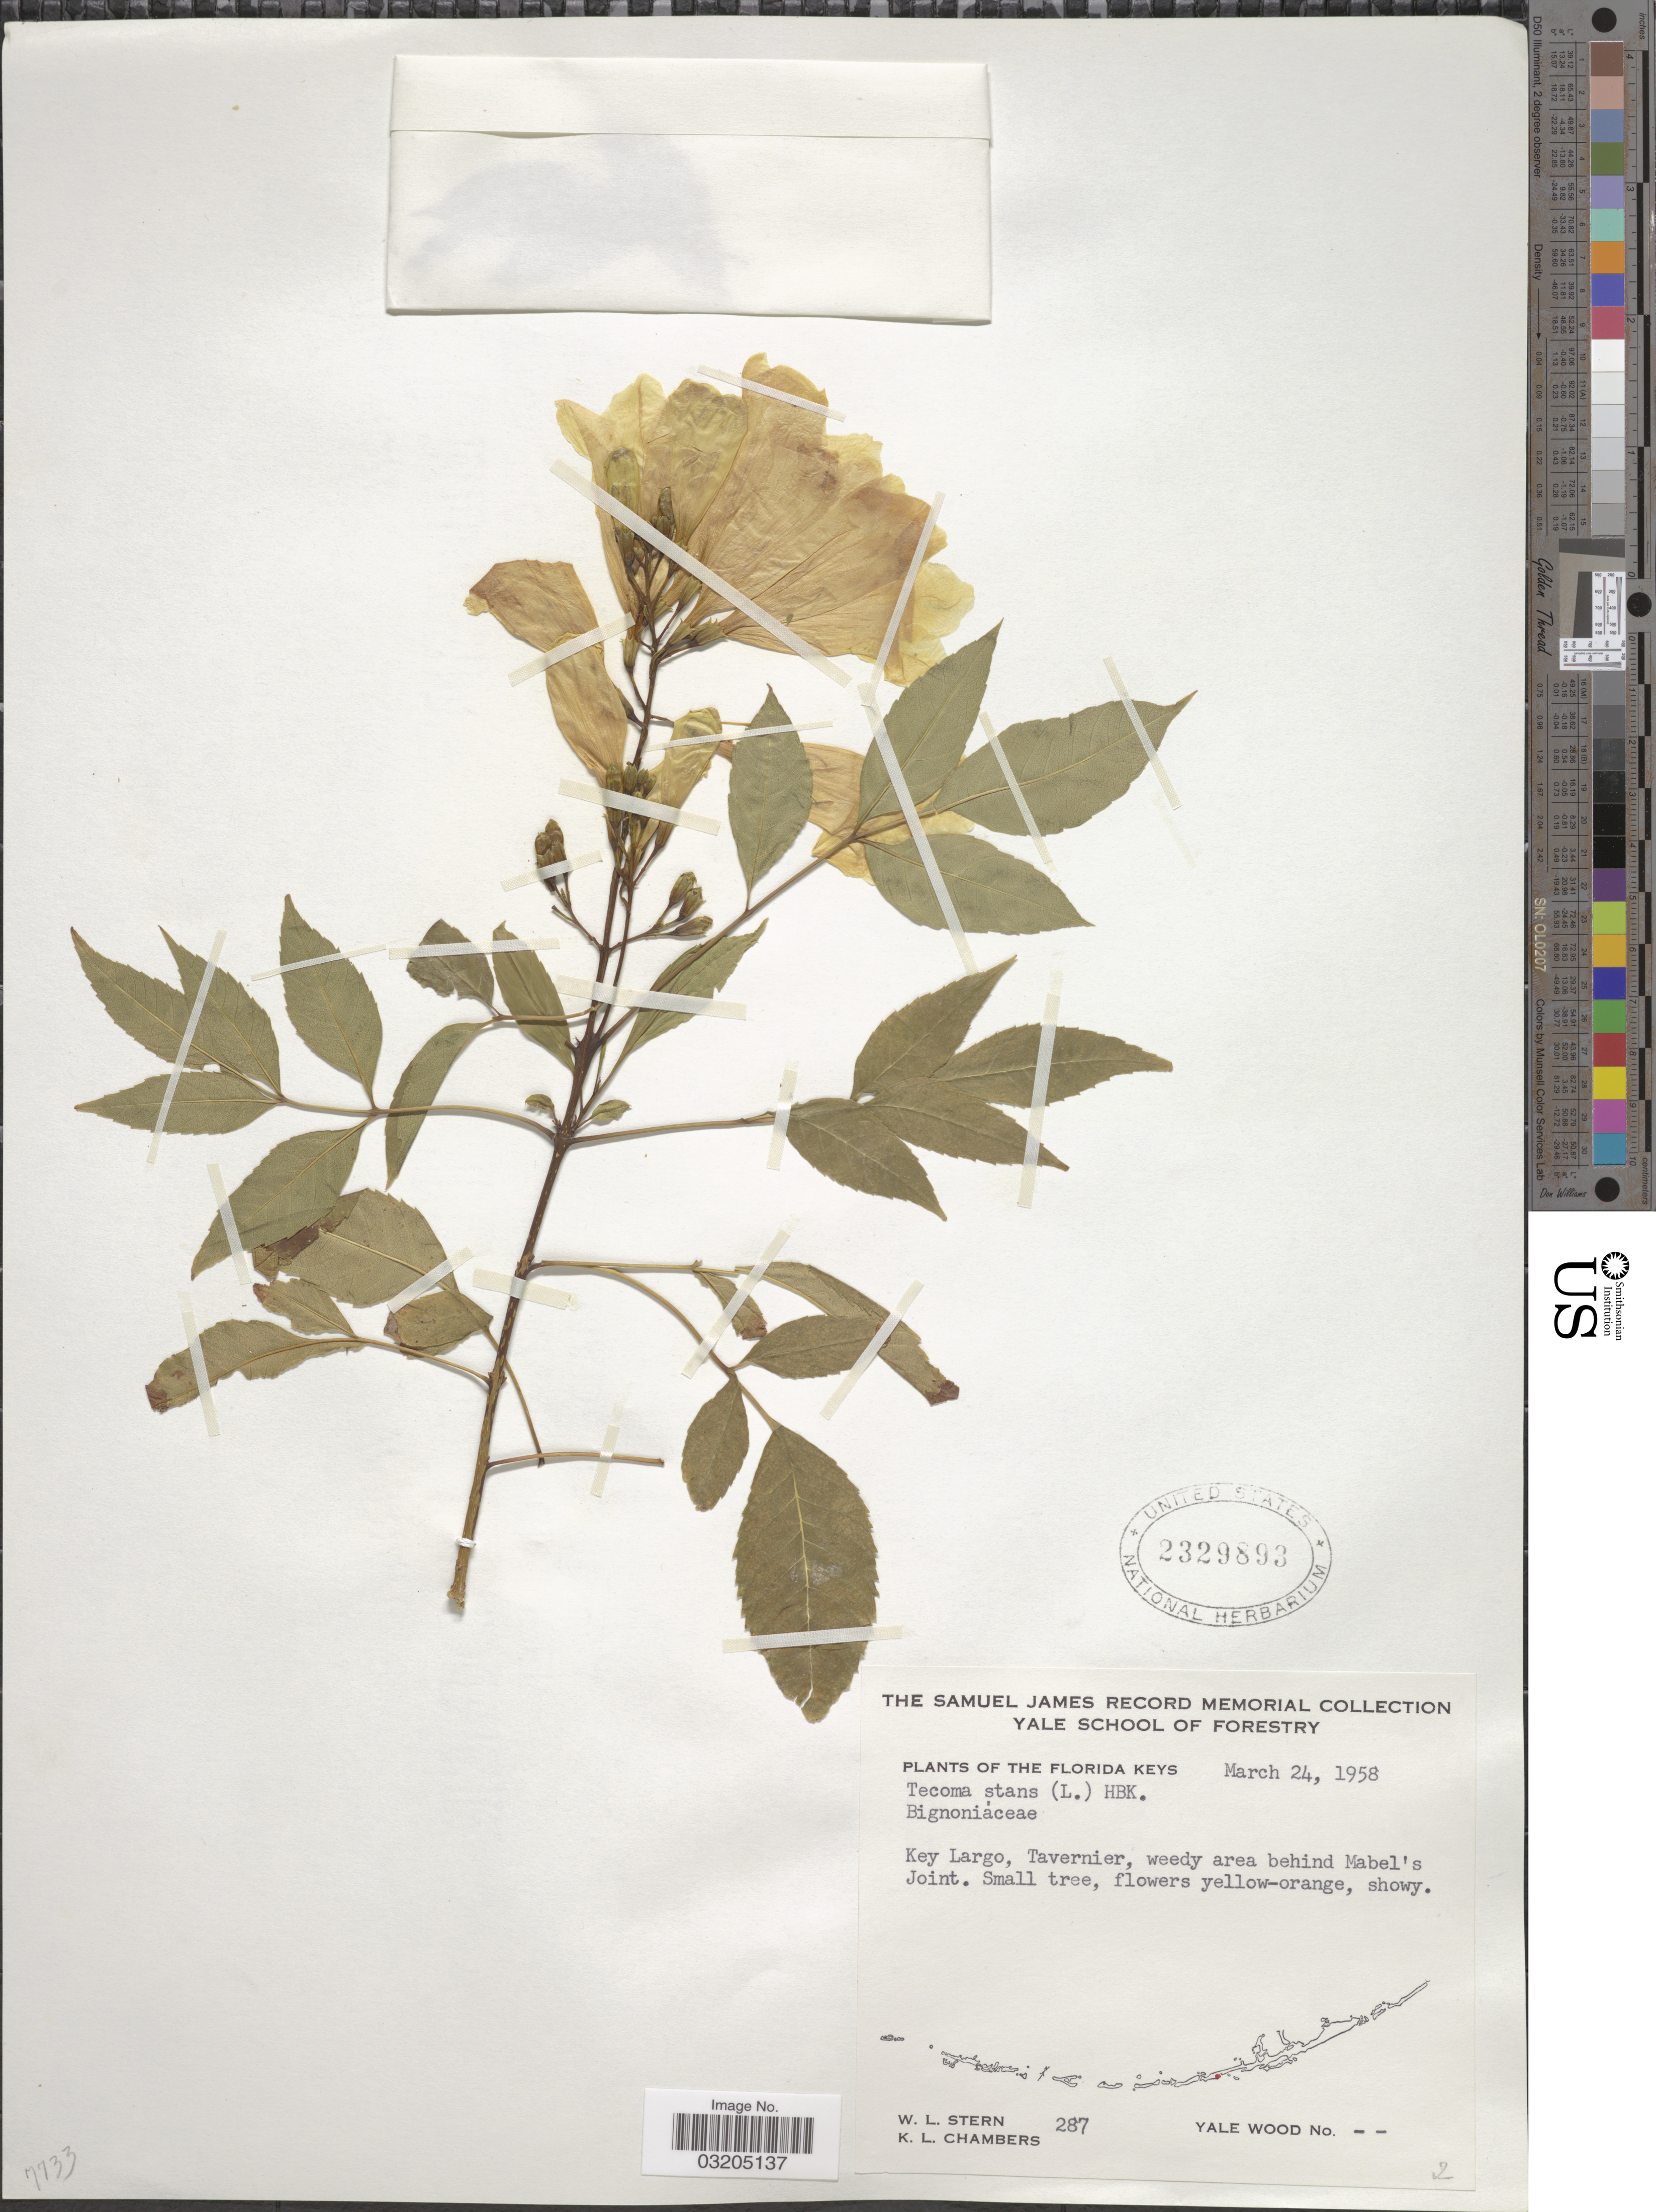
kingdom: Plantae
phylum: Tracheophyta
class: Magnoliopsida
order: Lamiales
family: Bignoniaceae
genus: Tecoma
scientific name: Tecoma stans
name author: (L.) Juss. ex Kunth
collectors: W. L. Stern & K. Chambers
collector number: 287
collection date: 1958-03-24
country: United States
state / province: Florida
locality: The Florida Keys. Key Largo, Tavernier, weedy area behind Mabel's Joint.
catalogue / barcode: US 2329893